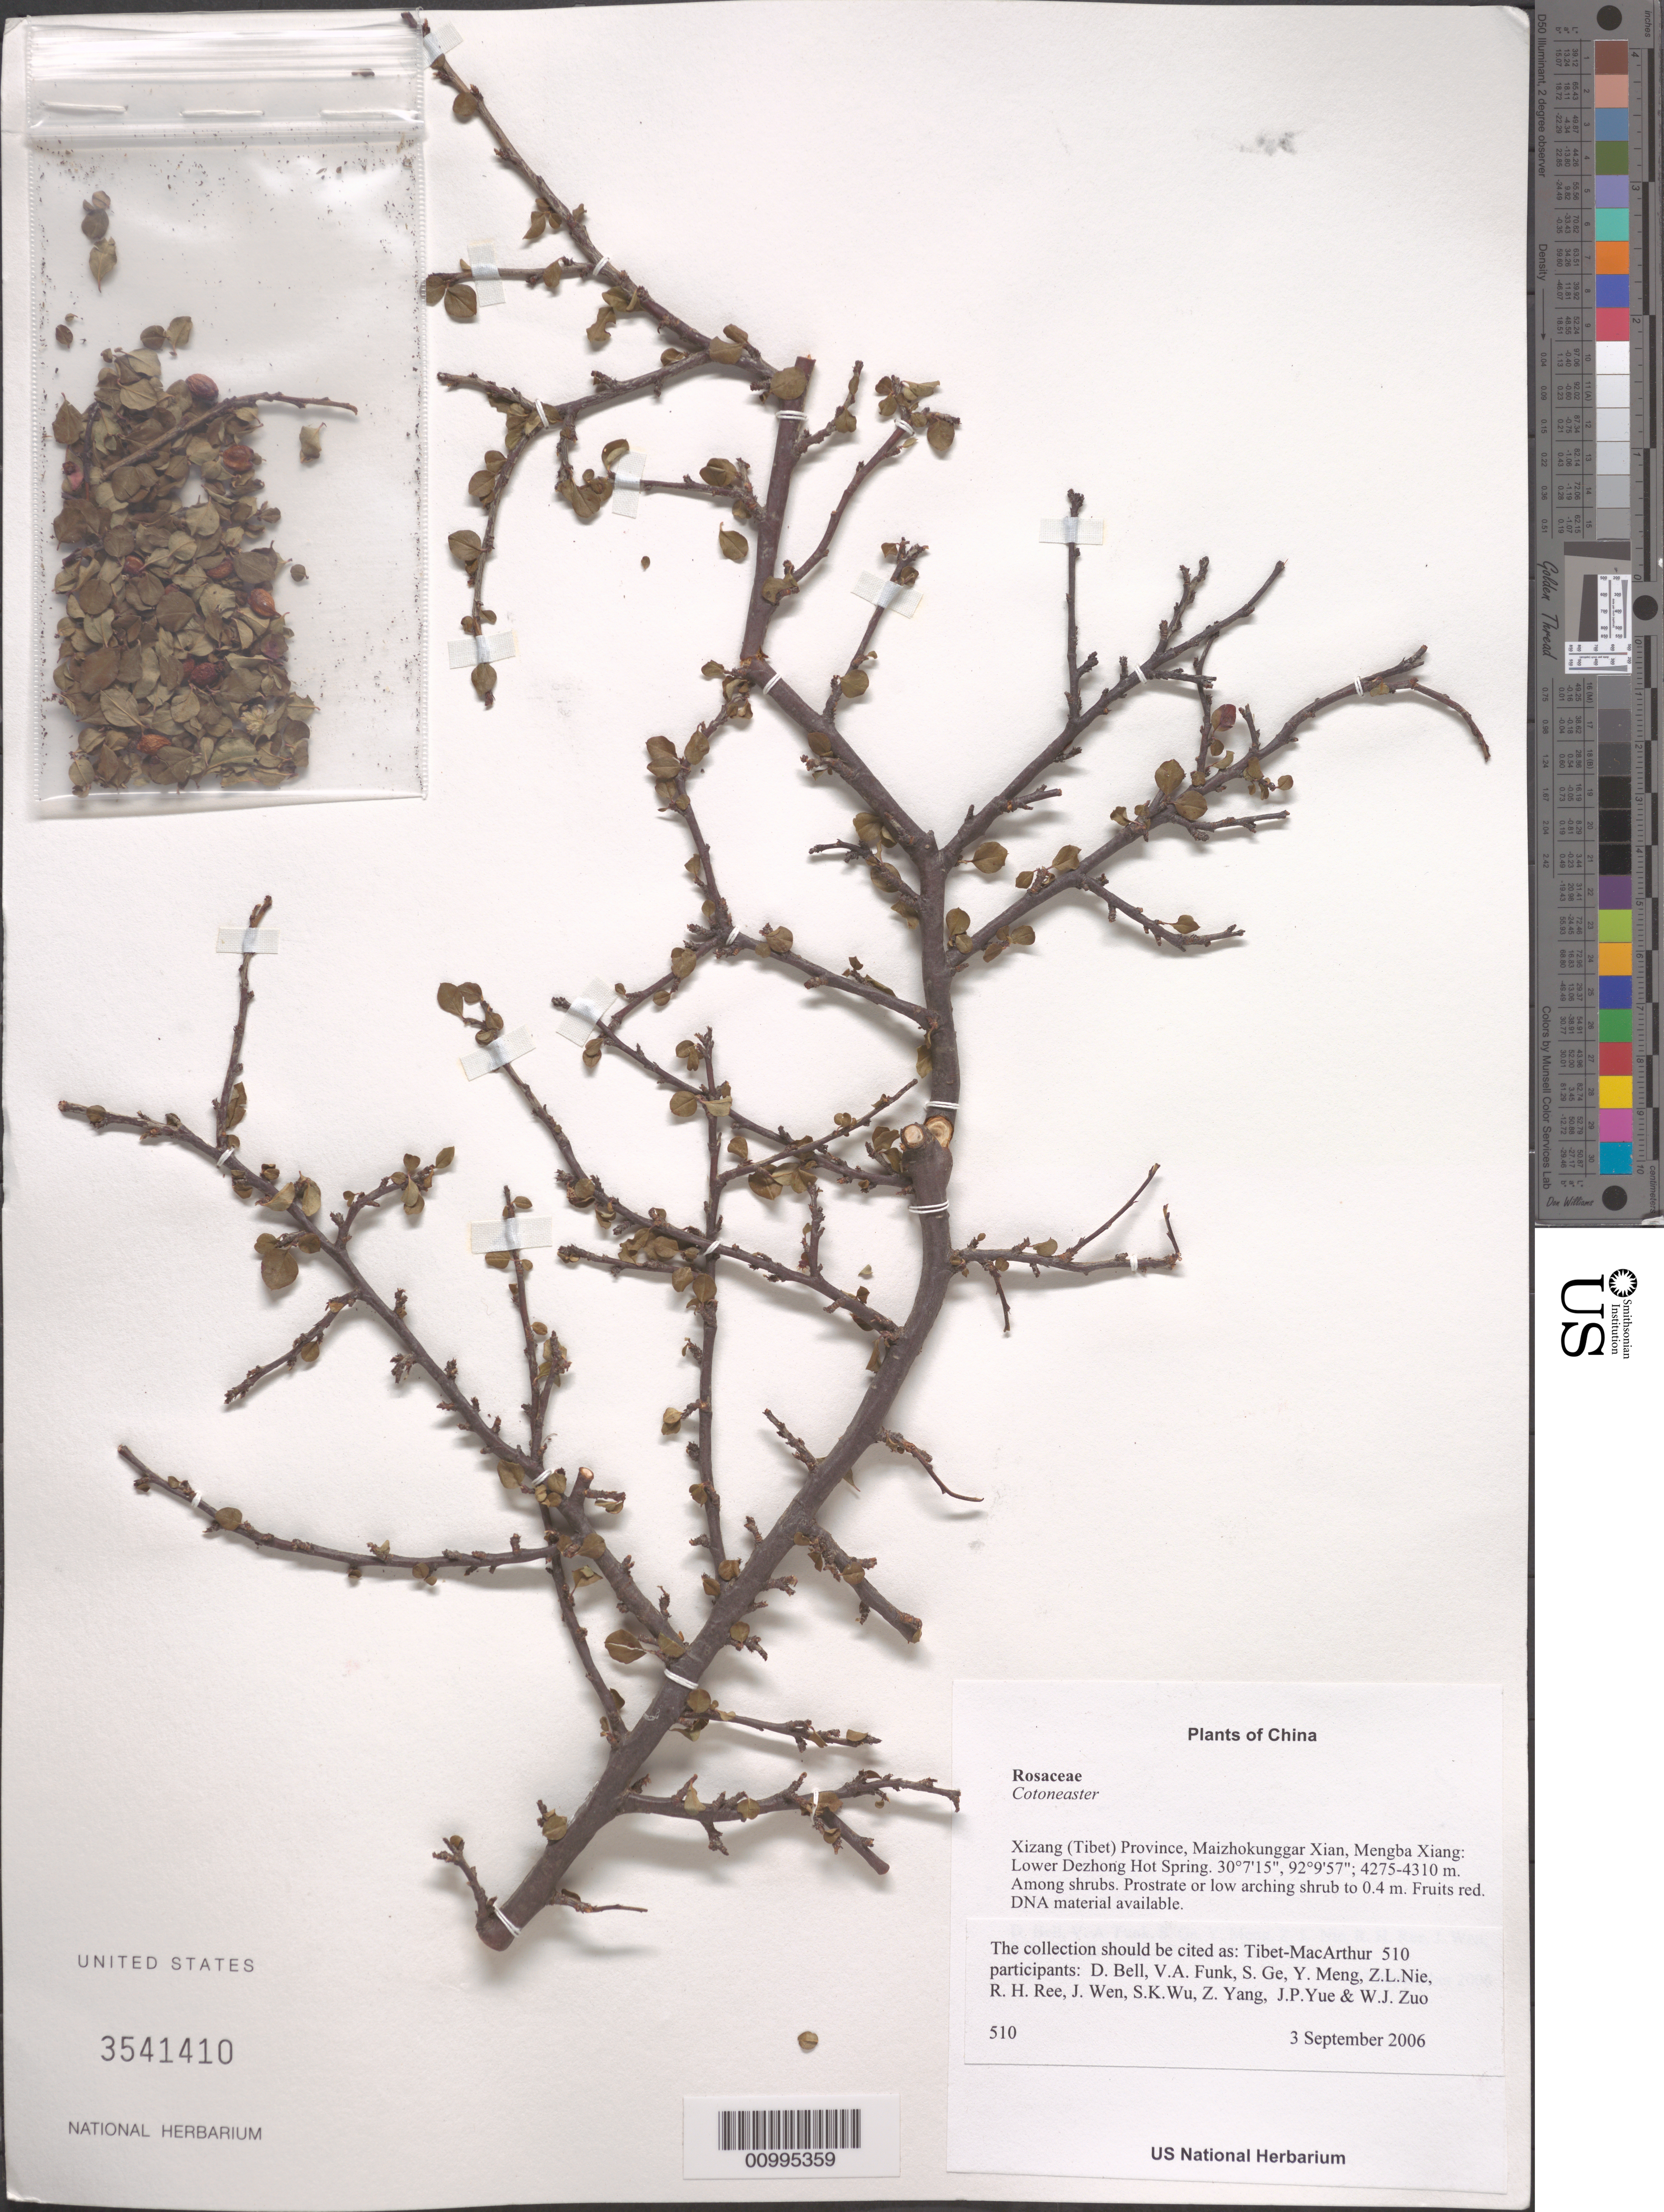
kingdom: Plantae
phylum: Tracheophyta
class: Magnoliopsida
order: Rosales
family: Rosaceae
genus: Cotoneaster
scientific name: Cotoneaster sp.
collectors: Tibet-MacArthur, D. A. Bell, V. Funk, S. Ge, Y. Meng, Z. Nie, R. Ree, J. Wen, S. K. Wu, Z. Yang, J. Yue & W. Zuo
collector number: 510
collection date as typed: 03 Sep 2006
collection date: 2006-09-03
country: China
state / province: Xizang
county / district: Maizhokunggar Xian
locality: Mengba Xiang. Lower Dezhong Hot Spring.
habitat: Grazed slope with thickets of Salix, Berberis, Rosa, and dwarf Rhododendron. Among shrubs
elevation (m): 4275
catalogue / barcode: US 3541410